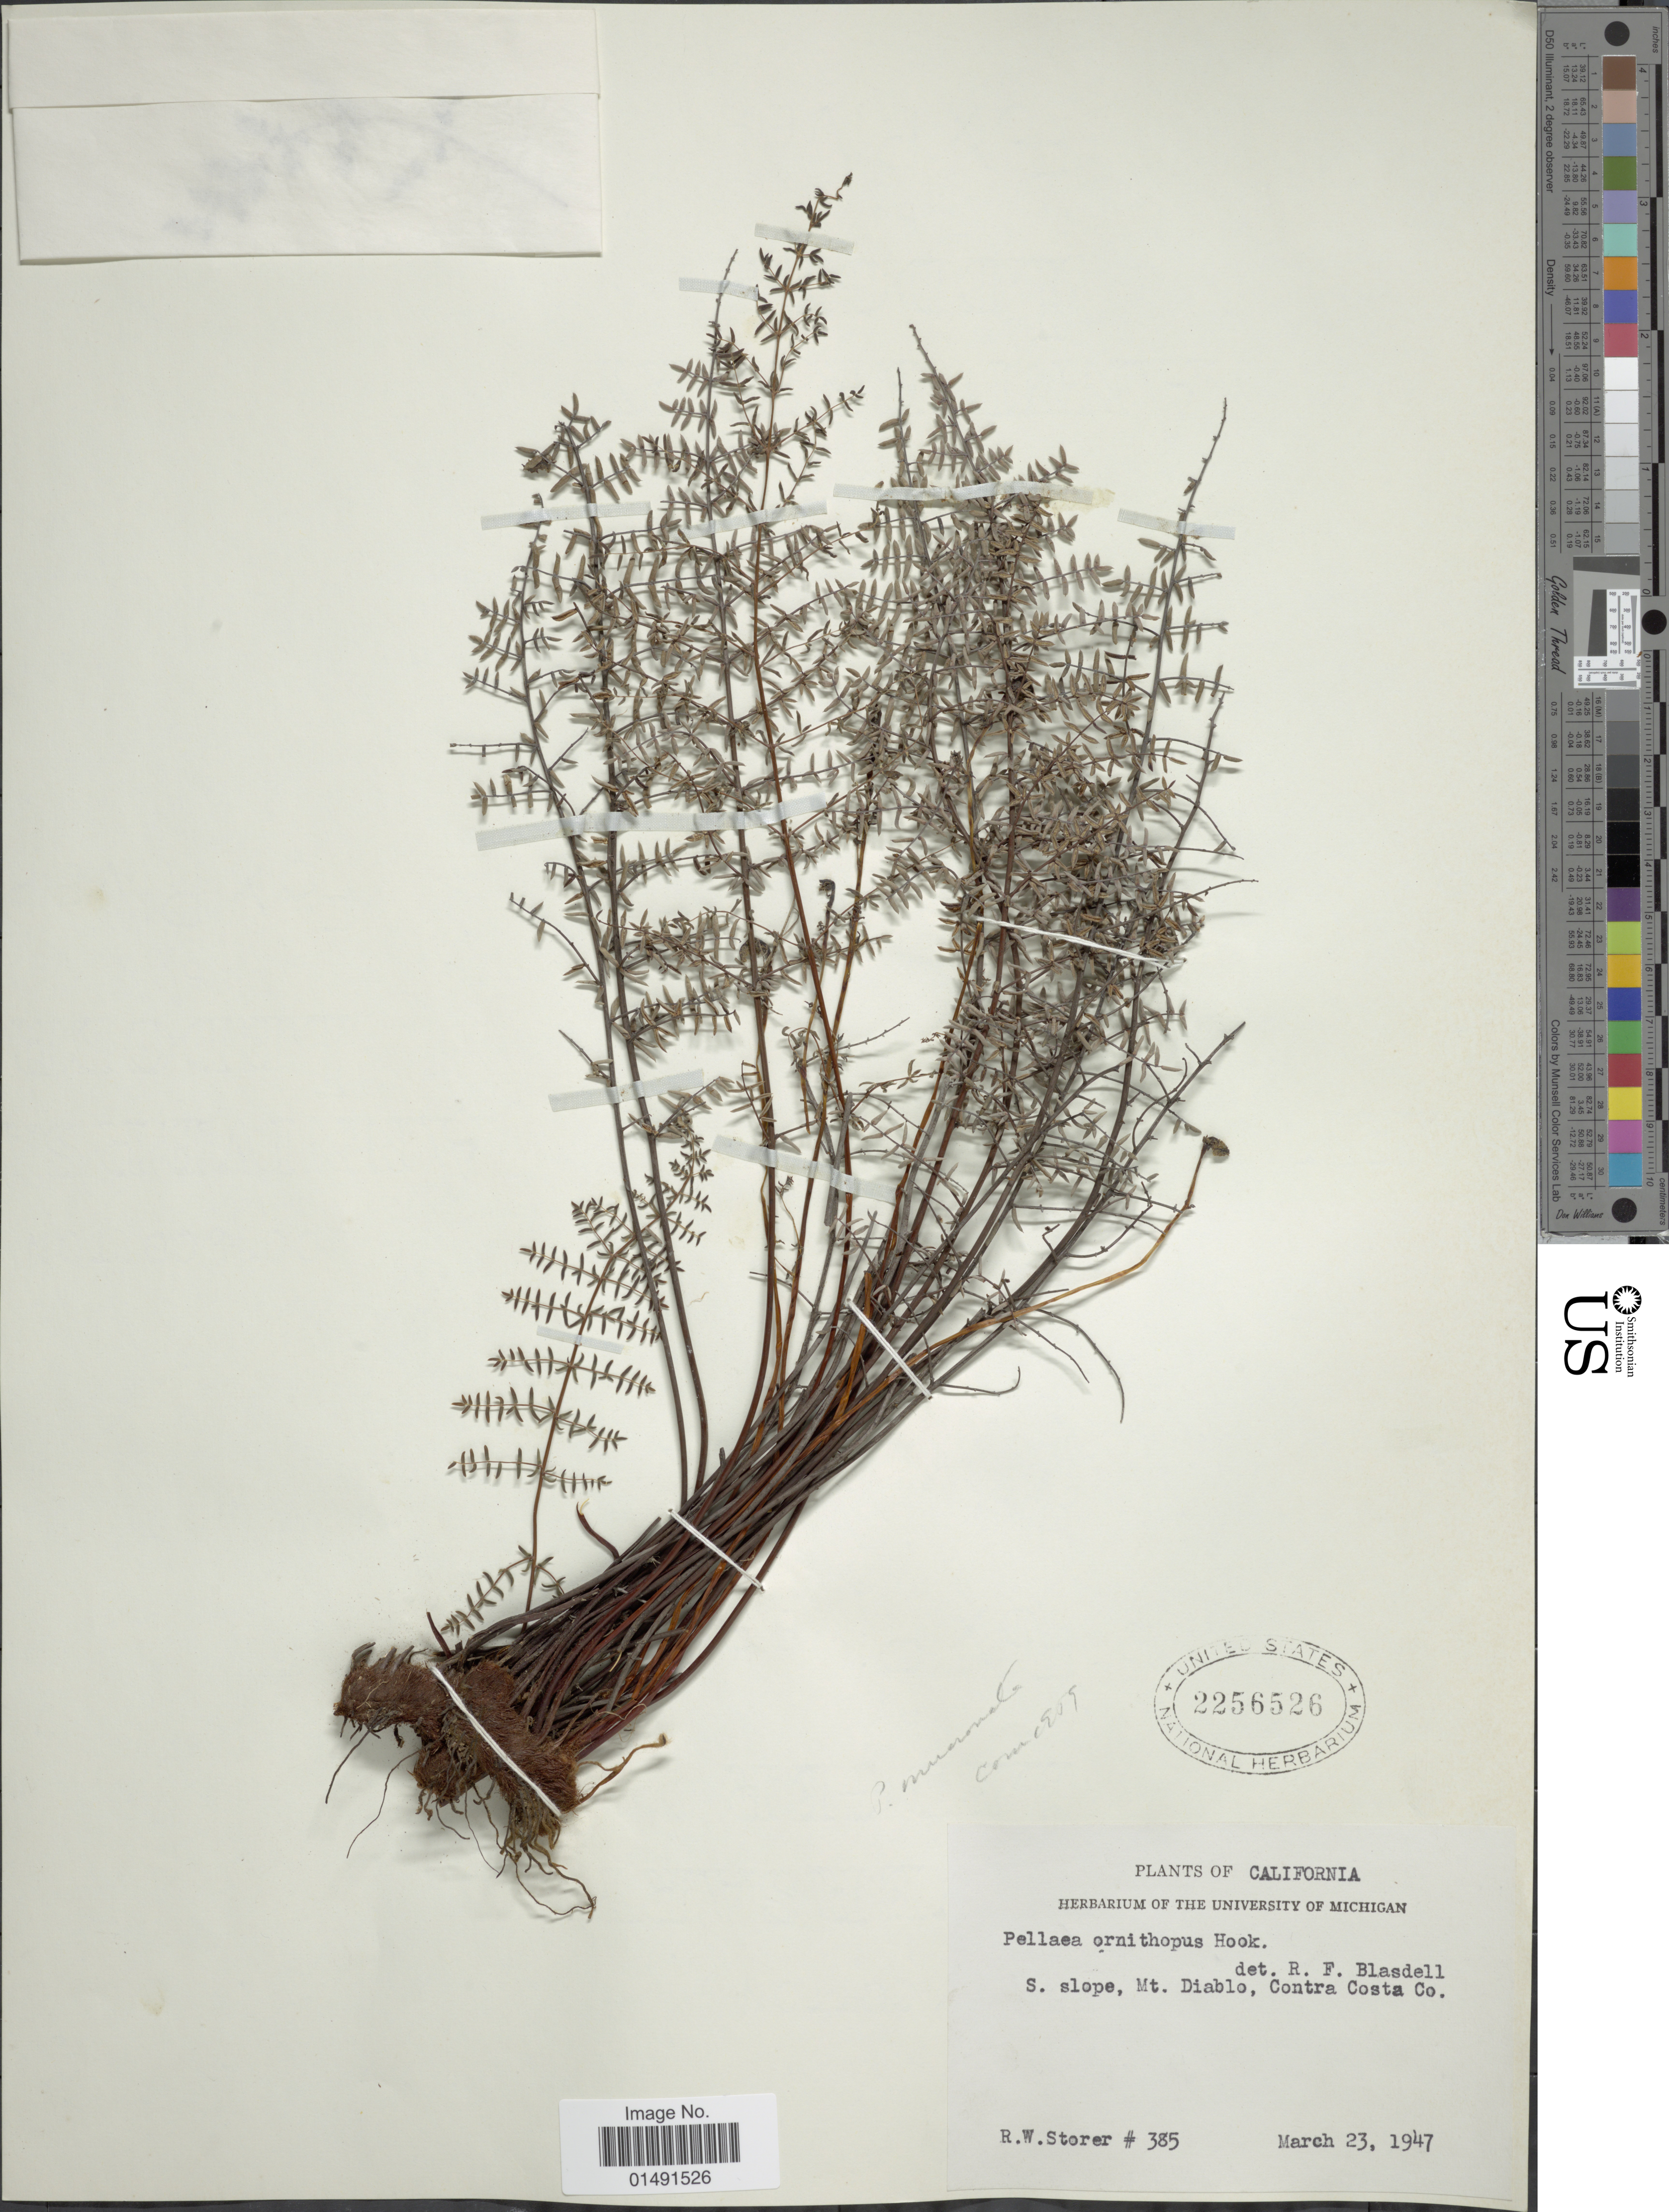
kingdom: Plantae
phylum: Tracheophyta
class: Polypodiopsida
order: Polypodiales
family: Pteridaceae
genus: Pellaea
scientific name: Pellaea mucronata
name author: (D.C. Eaton) D.C. Eaton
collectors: R. Storer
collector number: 385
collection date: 1947-03-23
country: United States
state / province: California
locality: S. slope, Mt Diablo, Contra Costa Co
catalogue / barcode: US 2256526